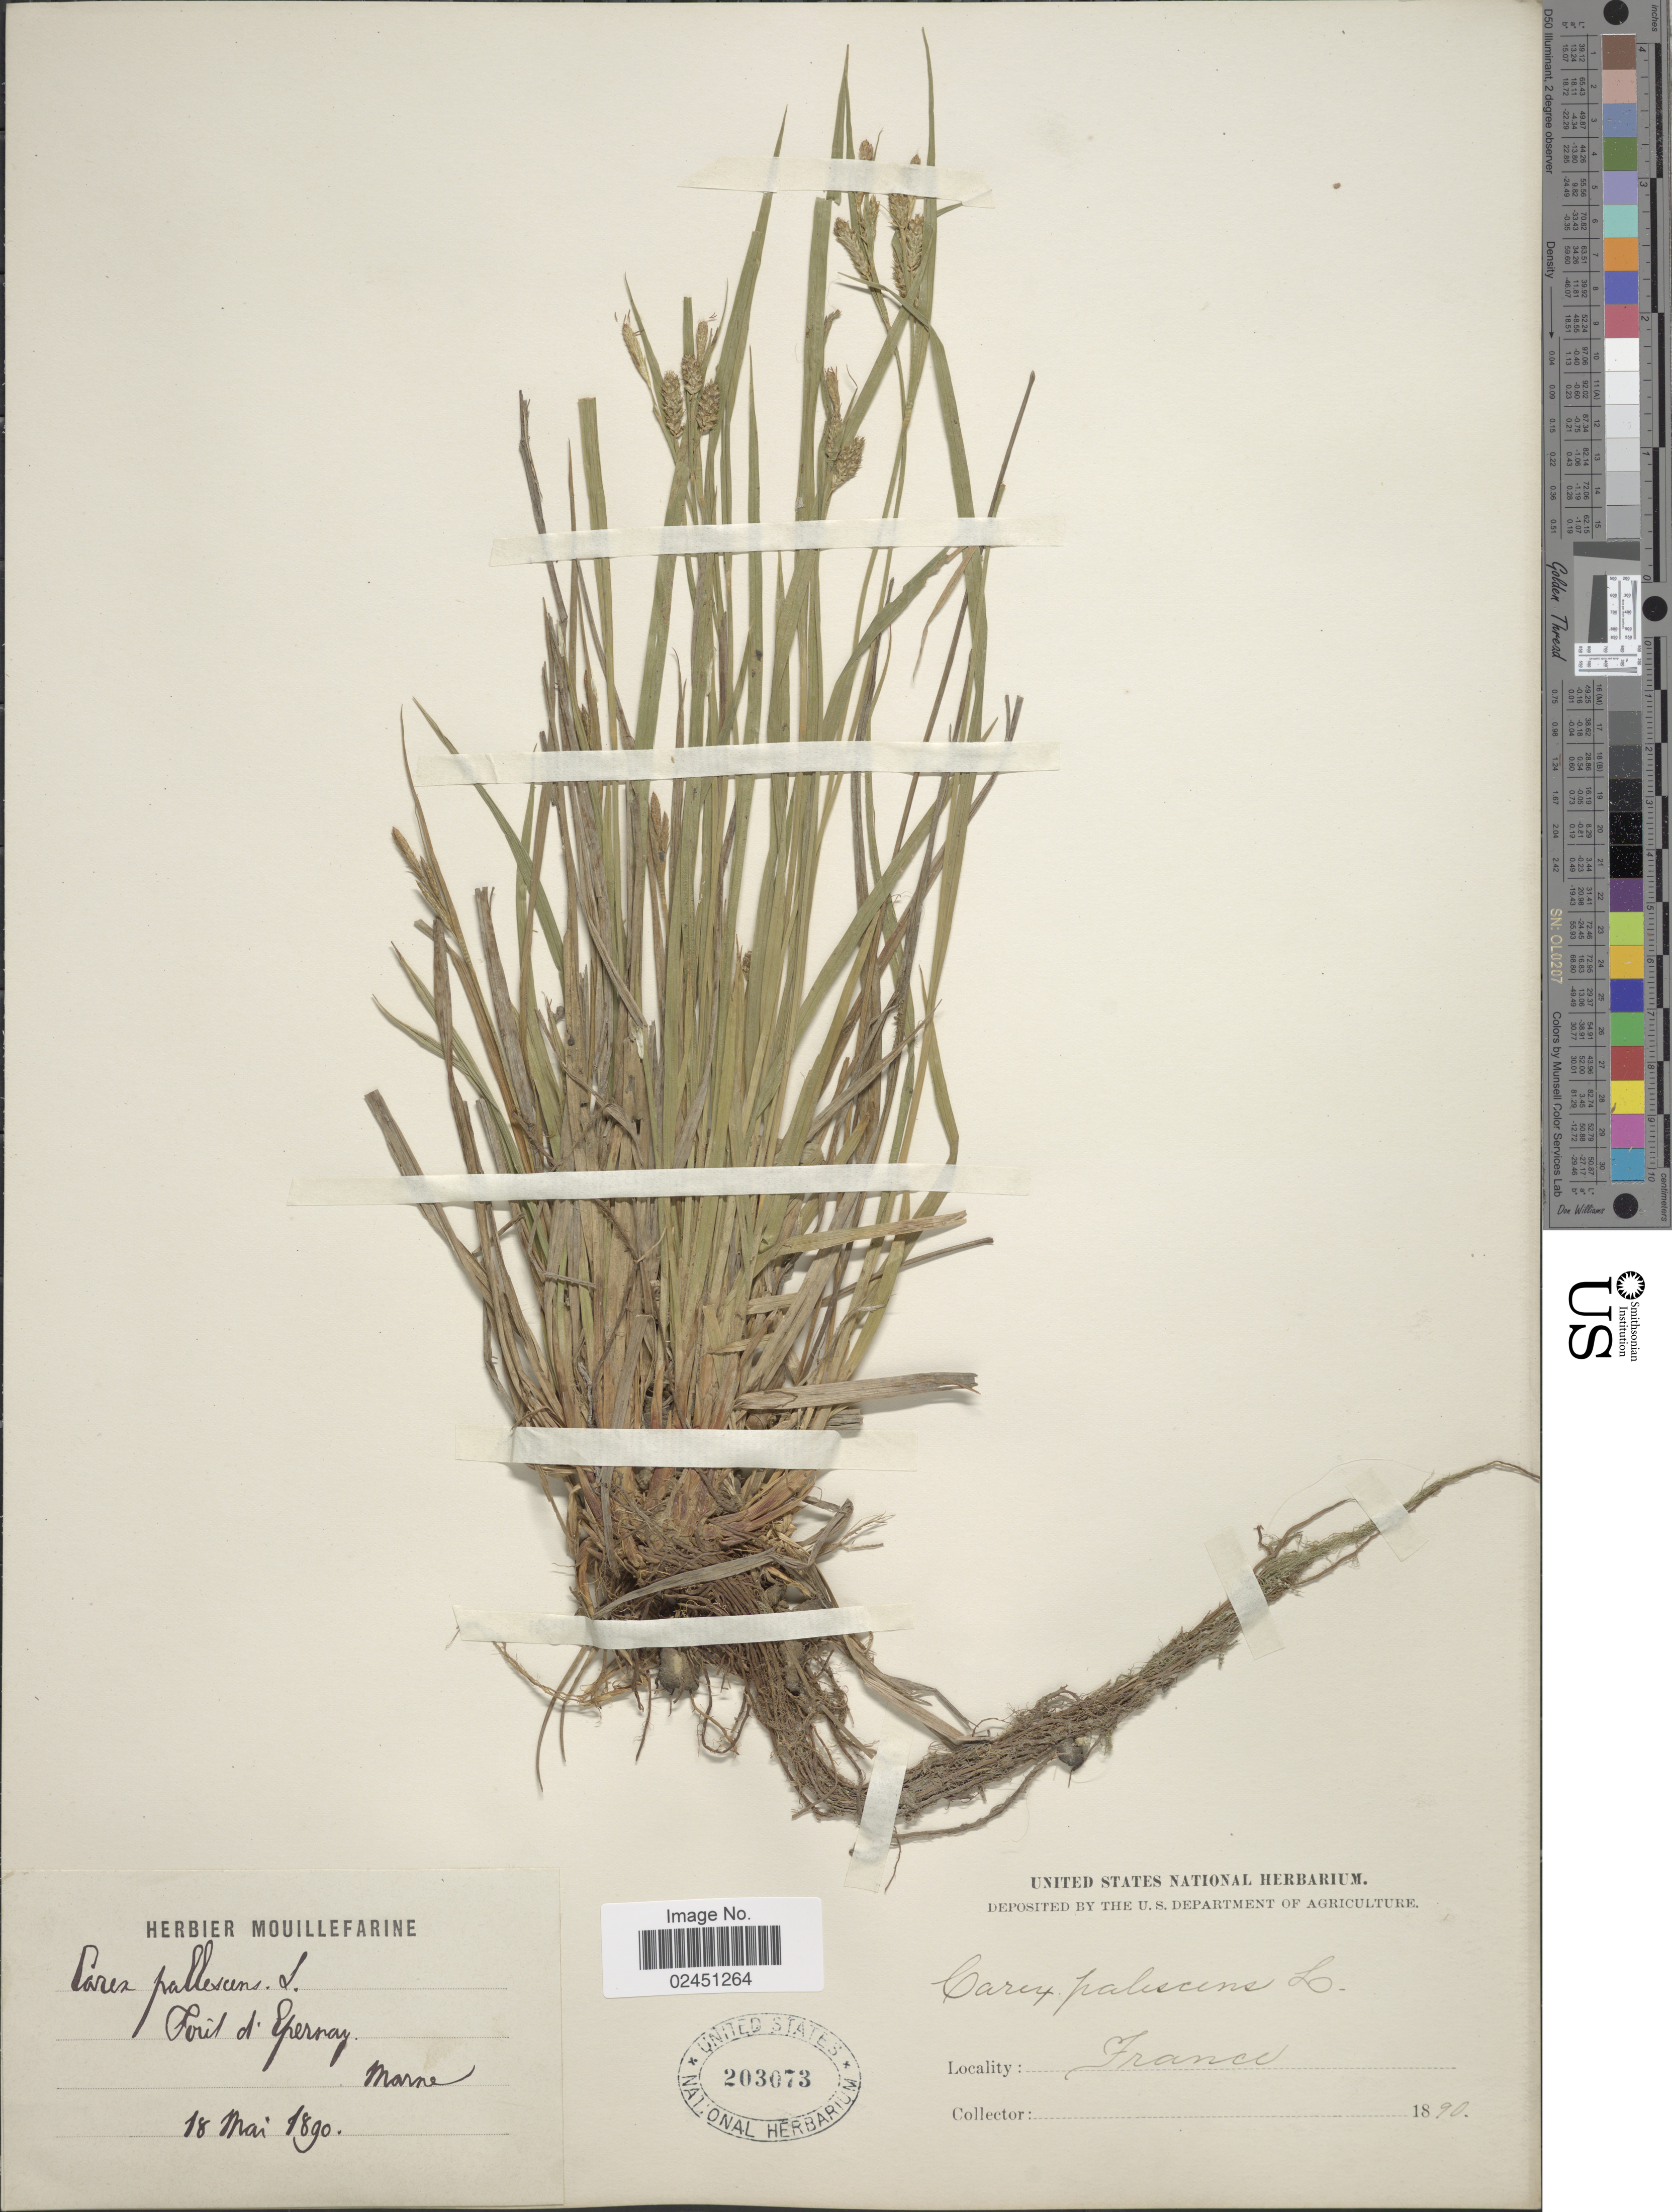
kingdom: Plantae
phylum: Tracheophyta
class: Liliopsida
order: Poales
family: Cyperaceae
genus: Carex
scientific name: Carex pallescens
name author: L.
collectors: ex herb. Mouillefarine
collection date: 1890-05-18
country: France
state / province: Grand Est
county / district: Marne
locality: Forêt d'Epernay, Marne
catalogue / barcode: US 203073